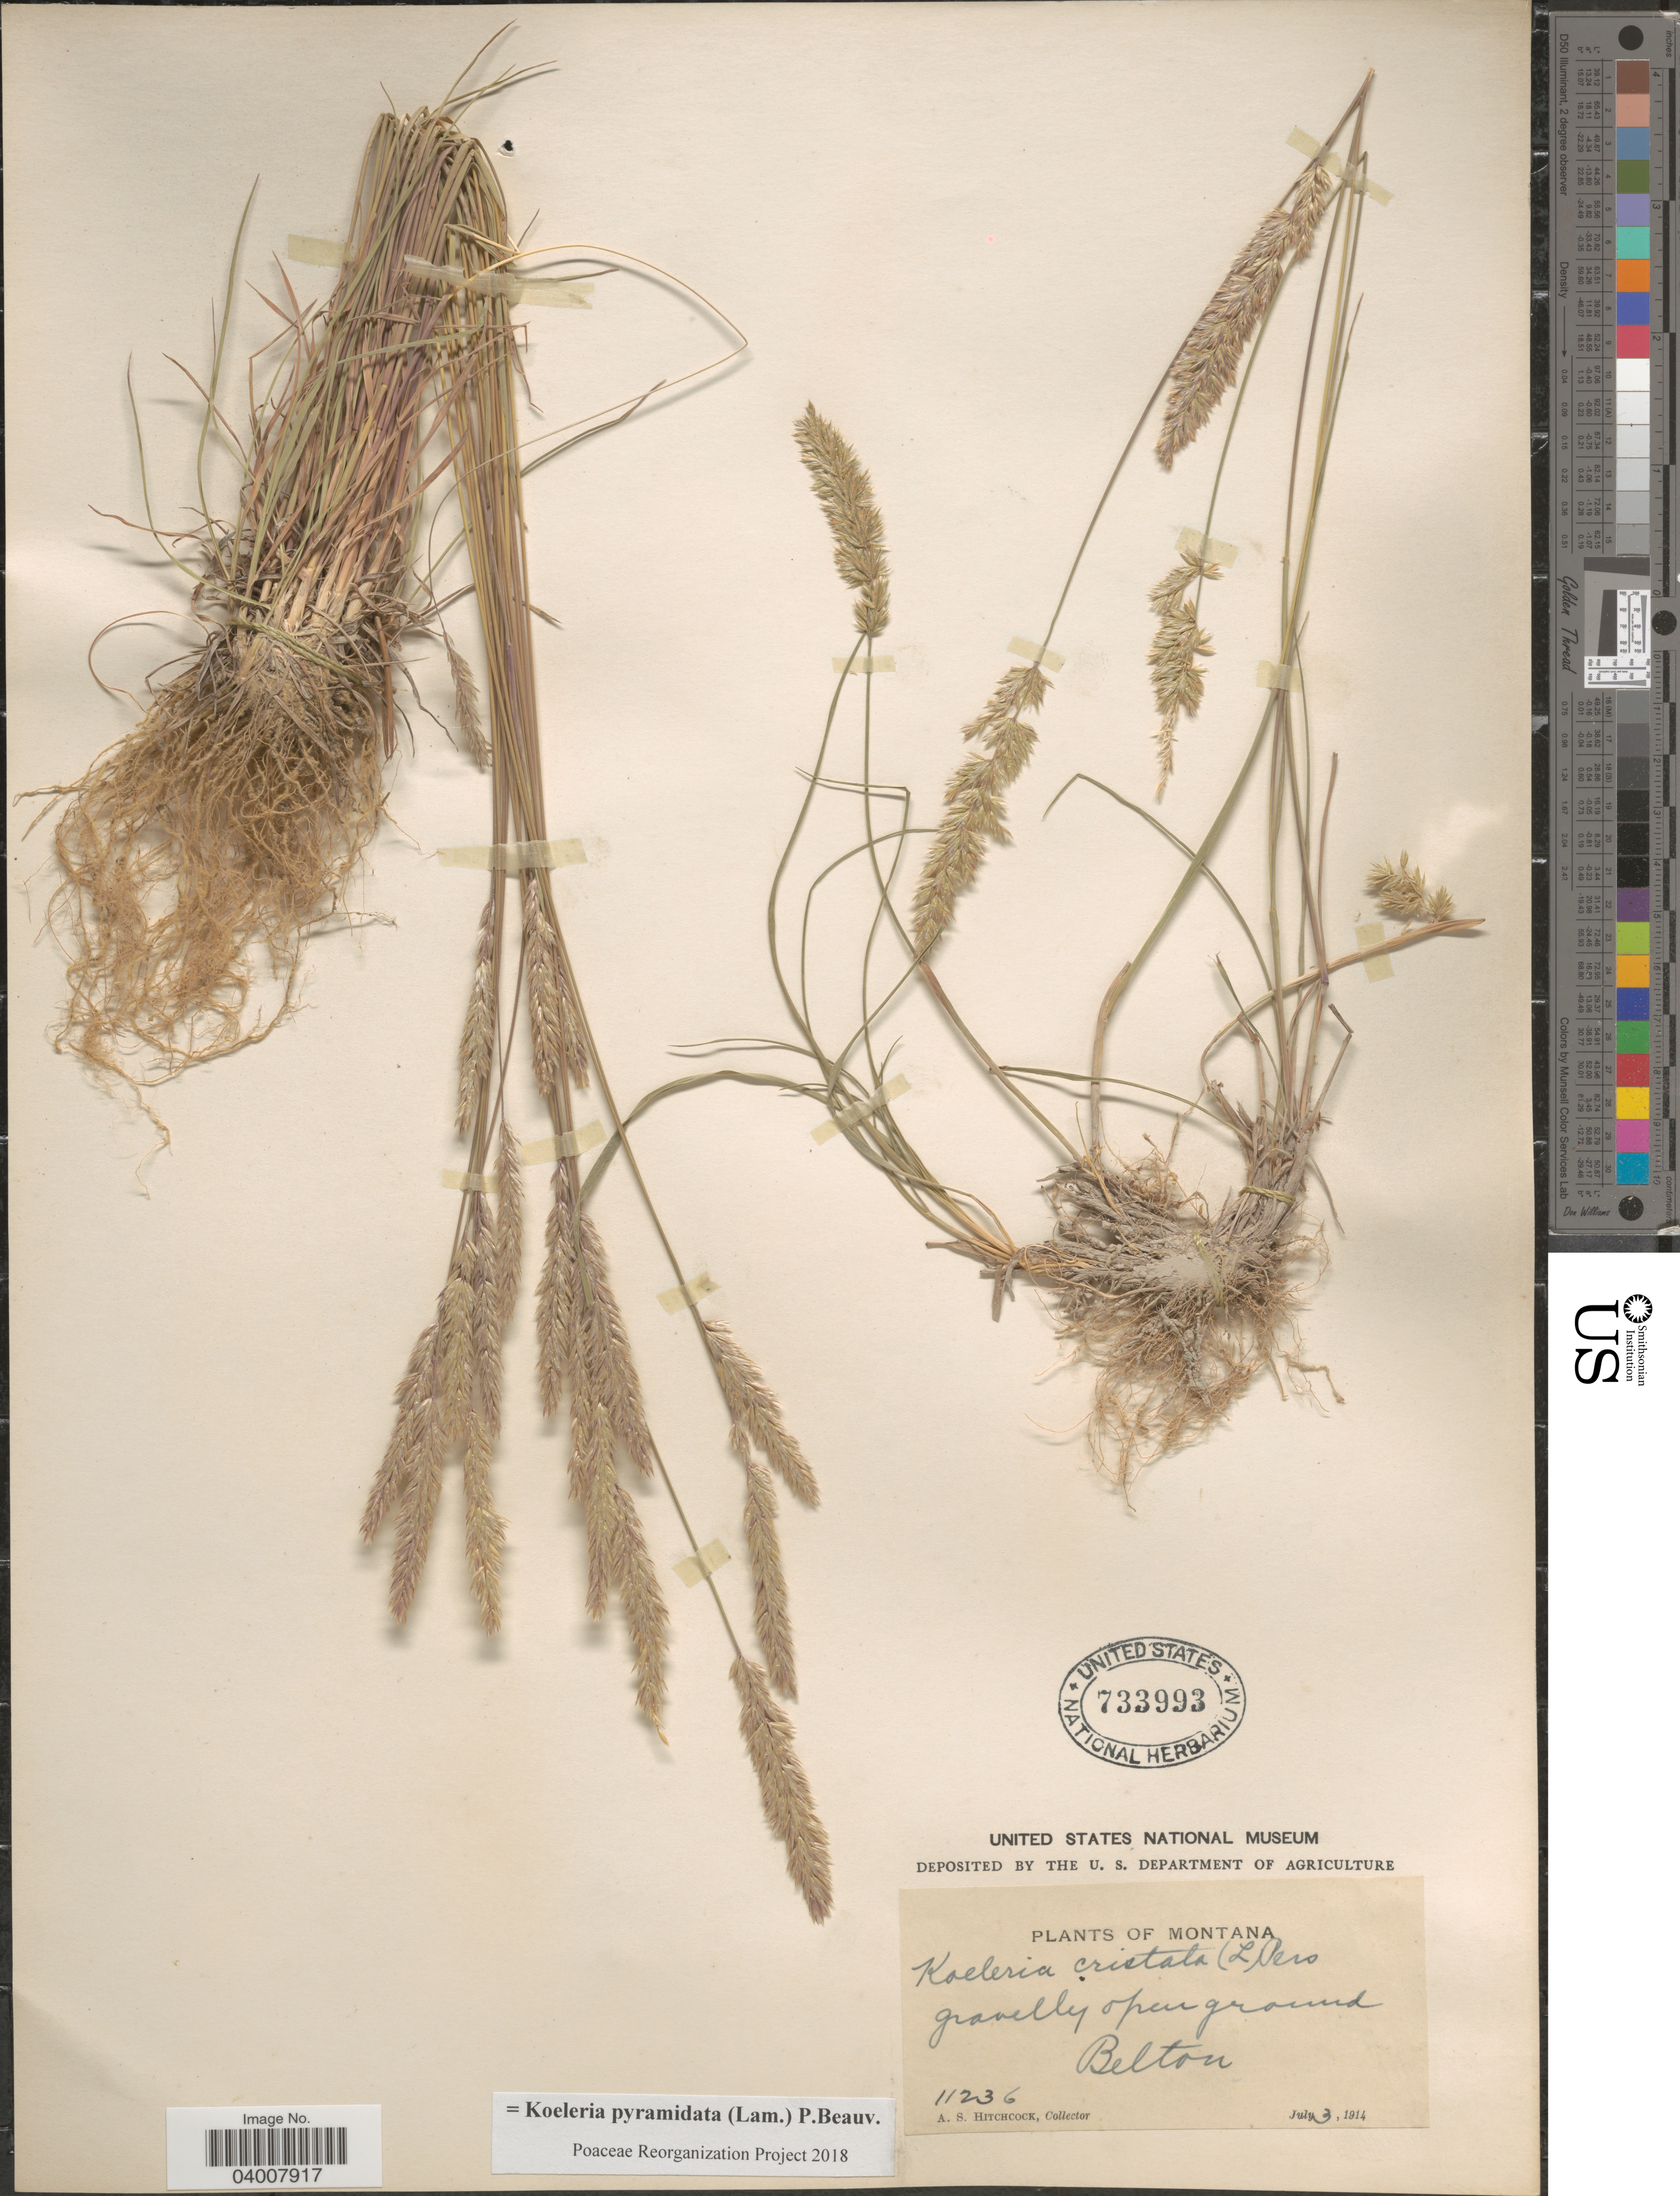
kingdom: Plantae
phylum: Tracheophyta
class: Liliopsida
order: Poales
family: Poaceae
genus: Koeleria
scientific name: Koeleria pyramidata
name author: (Lam.) P. Beauv.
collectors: A. S. Hitchcock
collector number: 11236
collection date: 1914-07-03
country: United States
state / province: Montana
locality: Belton.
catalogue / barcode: US 733993